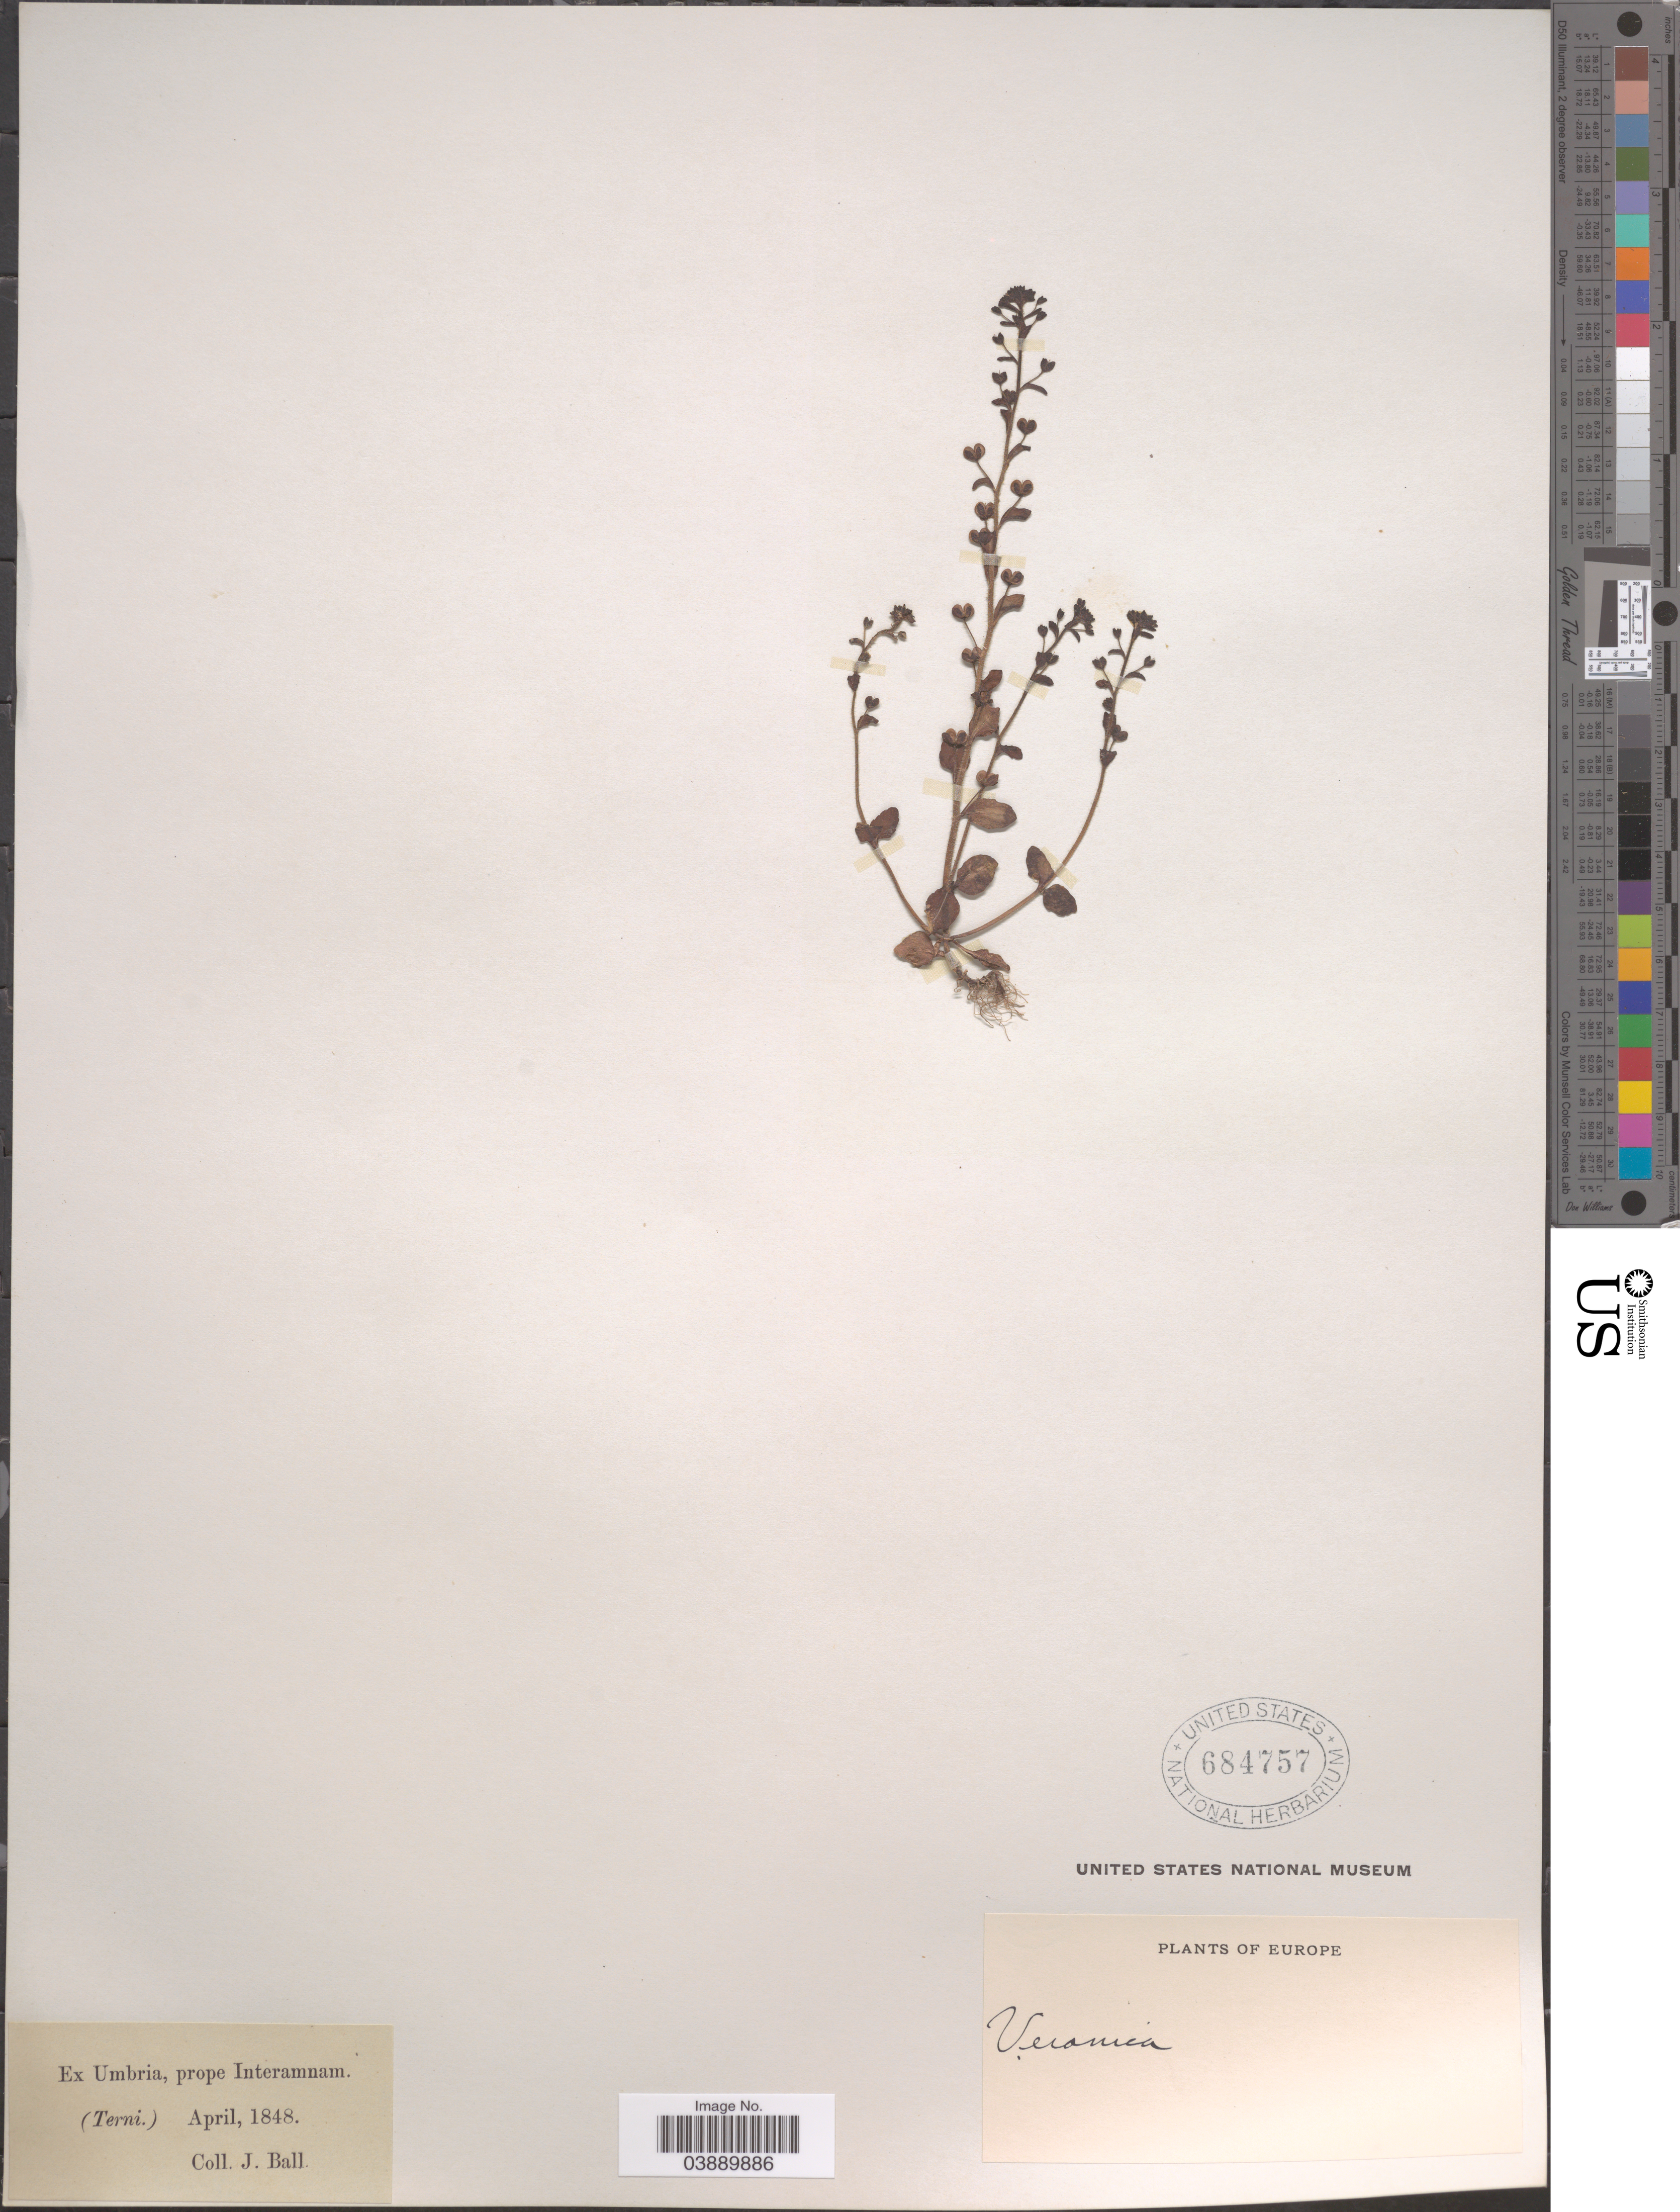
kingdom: Plantae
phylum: Tracheophyta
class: Magnoliopsida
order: Lamiales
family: Plantaginaceae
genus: Veronica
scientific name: Veronica acinifolia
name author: L.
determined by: Albach, Dirk C.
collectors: J. Ball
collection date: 1848-04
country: Italy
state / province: Umbria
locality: Ex Umbria, prope Interamnam. (Terni).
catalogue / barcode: US 684757